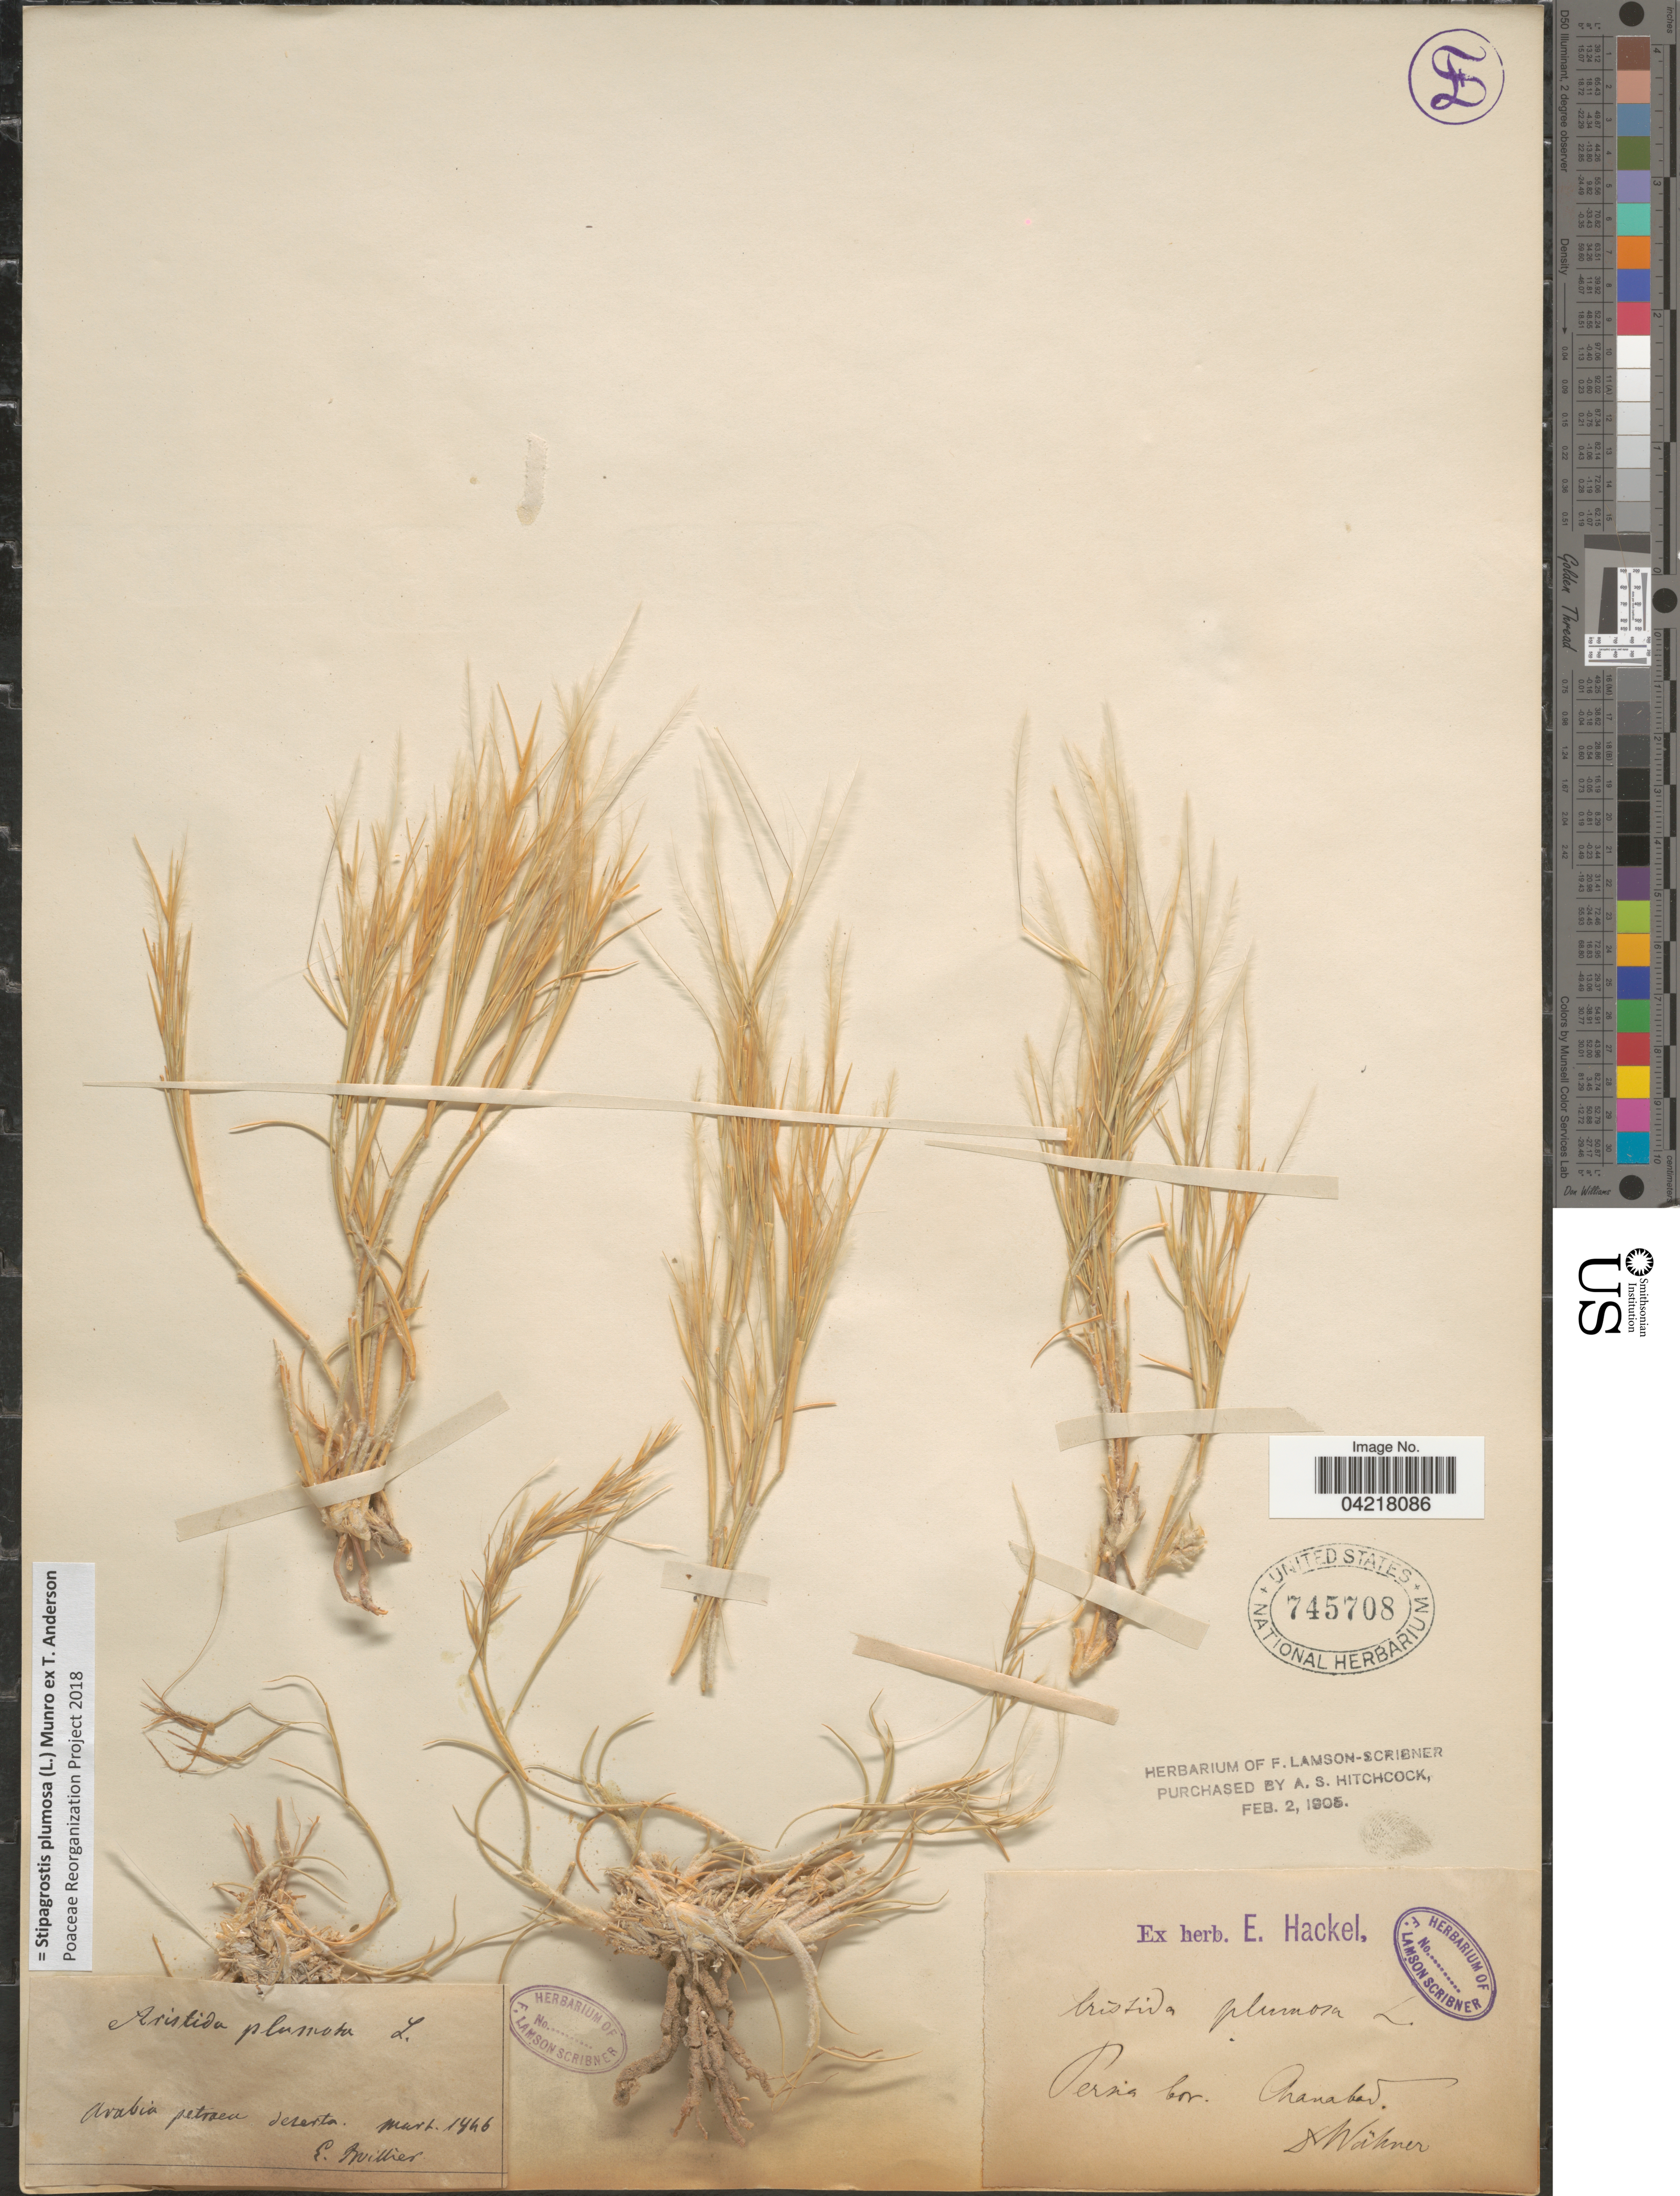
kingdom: Plantae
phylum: Tracheophyta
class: Liliopsida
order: Poales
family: Poaceae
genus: Stipagrostis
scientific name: Stipagrostis plumosa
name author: (L.) Munro ex T. Anderson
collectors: P. Boissier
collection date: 1946-03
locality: Arabia petraea deserta.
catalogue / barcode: US 745708-2